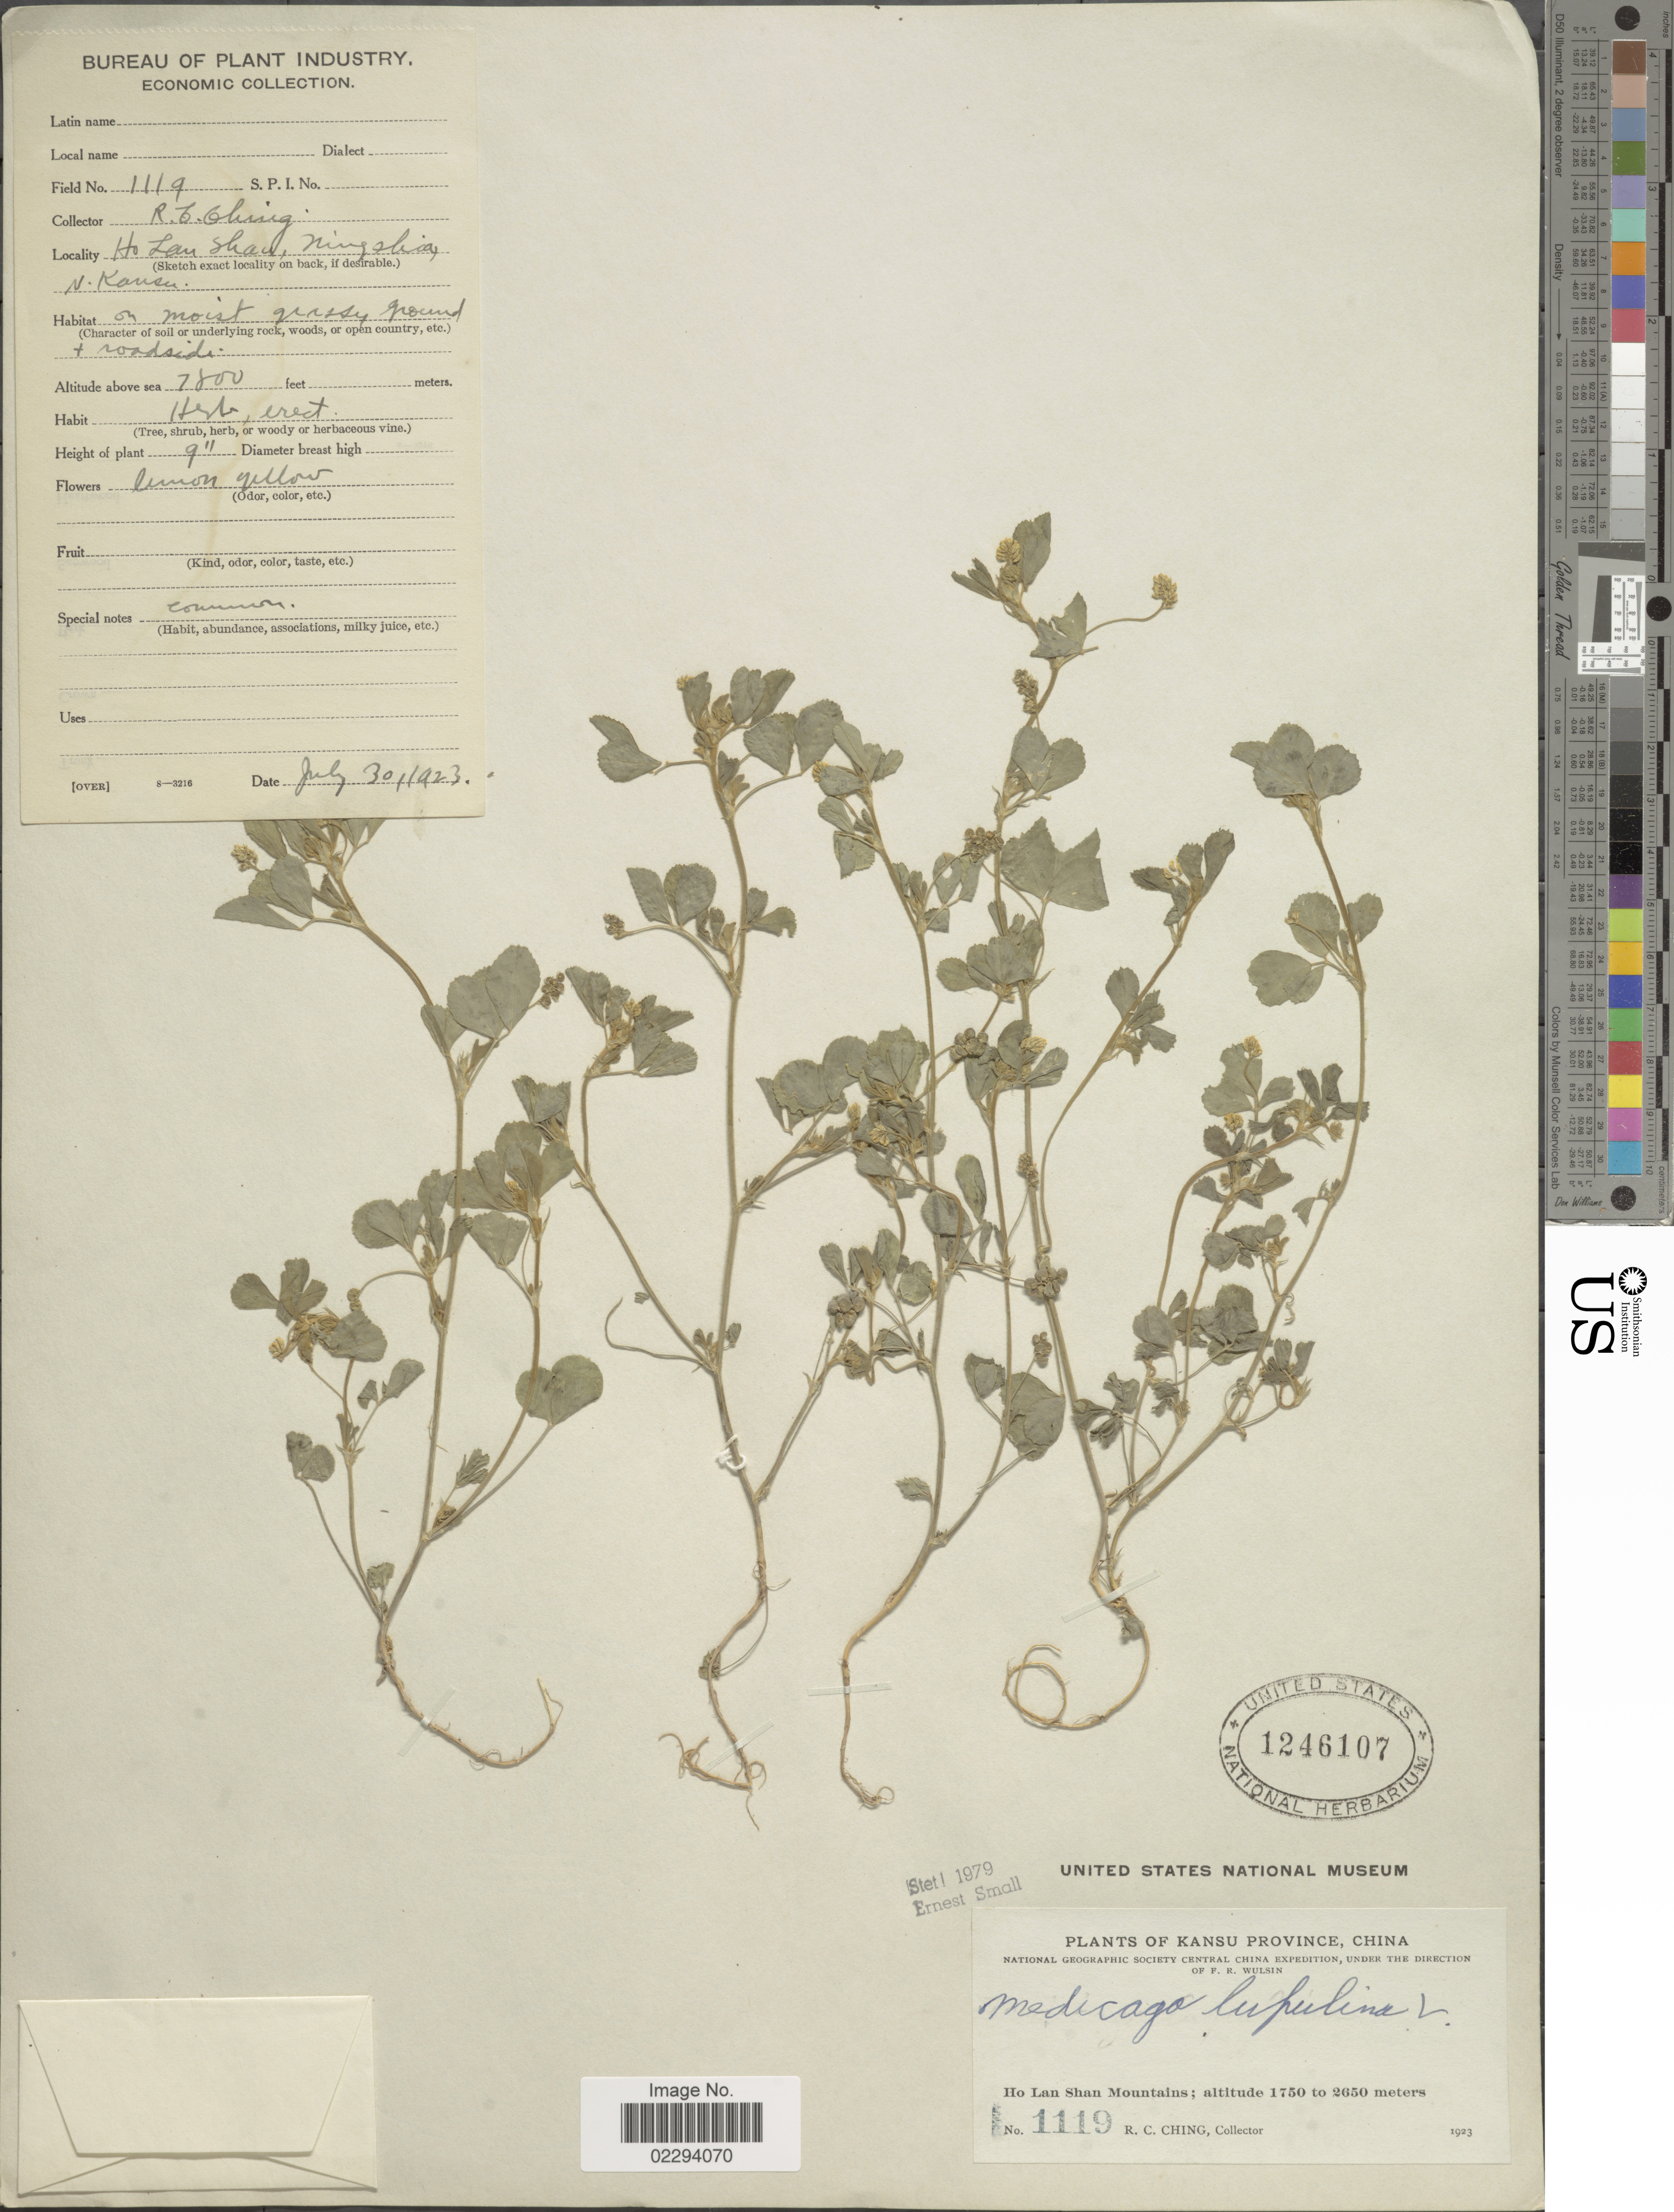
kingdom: Plantae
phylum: Tracheophyta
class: Magnoliopsida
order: Fabales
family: Fabaceae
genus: Medicago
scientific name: Medicago lupulina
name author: L.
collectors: R. C. Ching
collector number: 1119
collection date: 1923-07-30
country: China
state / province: Gansu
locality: Kansu Province. Ho Lan Shan Mountains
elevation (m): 1750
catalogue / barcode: US 1246107